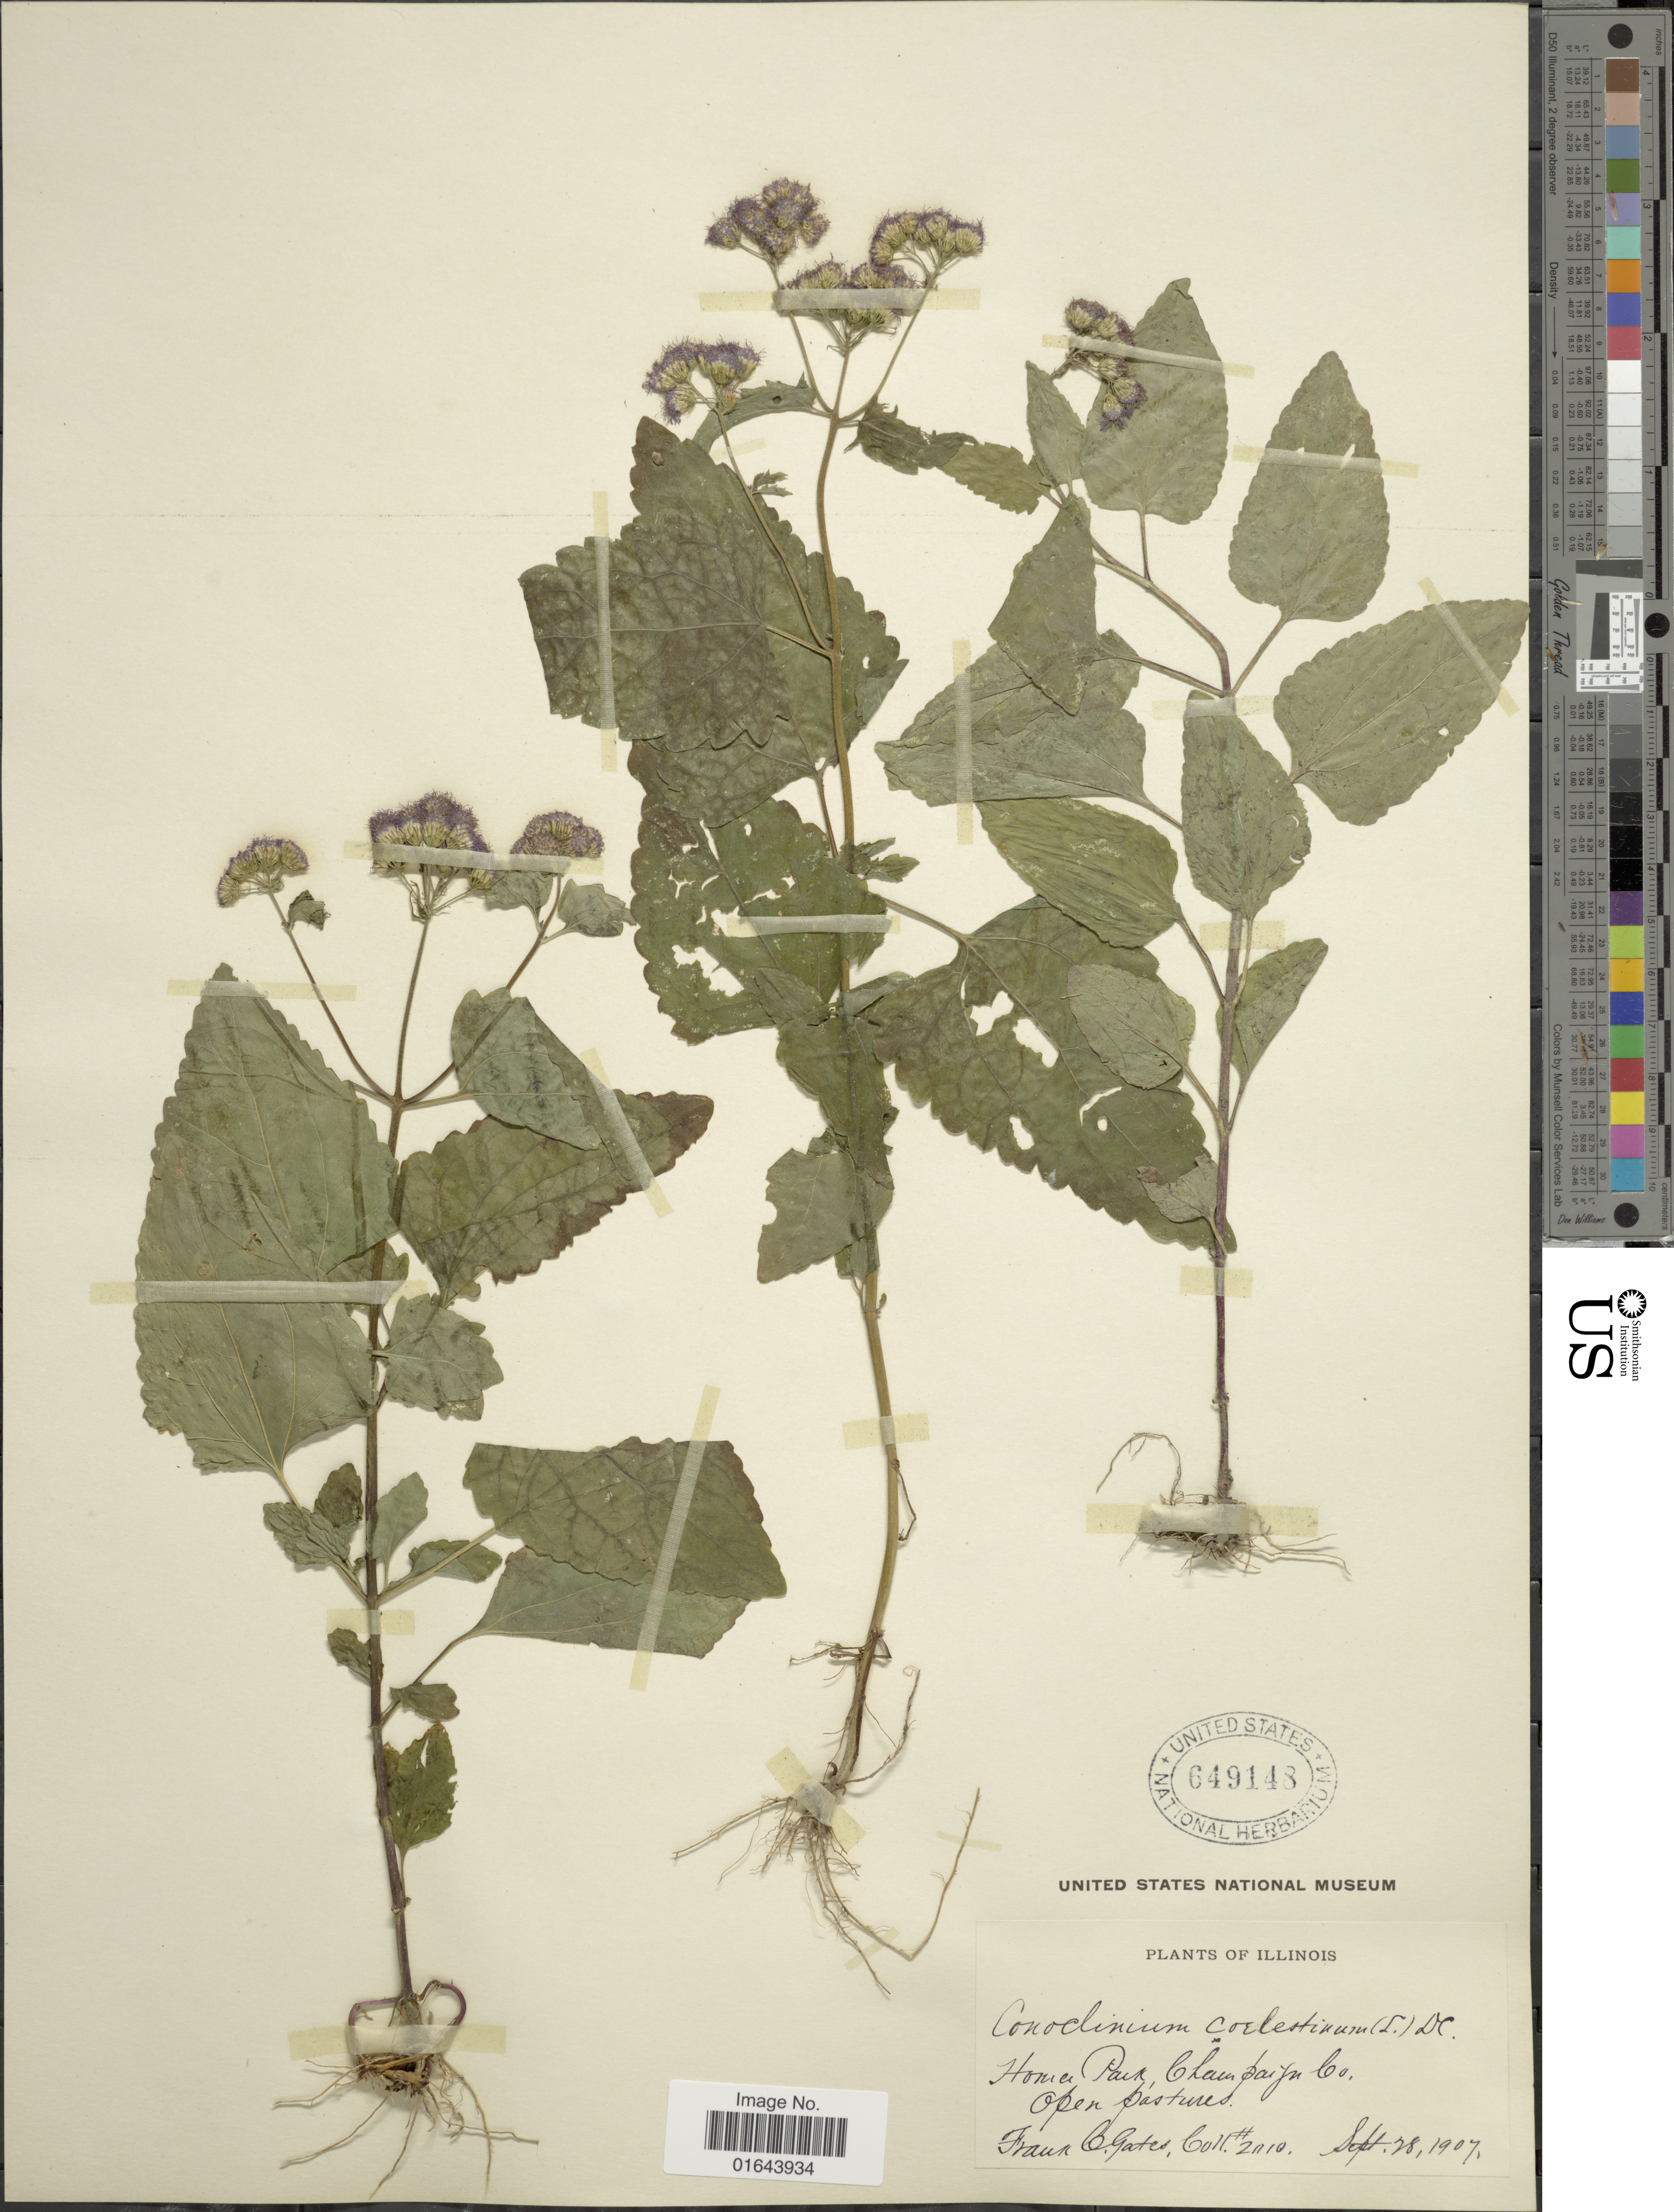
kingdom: Plantae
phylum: Tracheophyta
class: Magnoliopsida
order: Asterales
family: Asteraceae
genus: Conoclinium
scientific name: Conoclinium coelestinum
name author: (L.) DC.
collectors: F. C. Gates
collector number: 2010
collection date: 1907-09-28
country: United States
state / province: Illinois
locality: Home Park, Chan Paige Co.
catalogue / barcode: US 649148